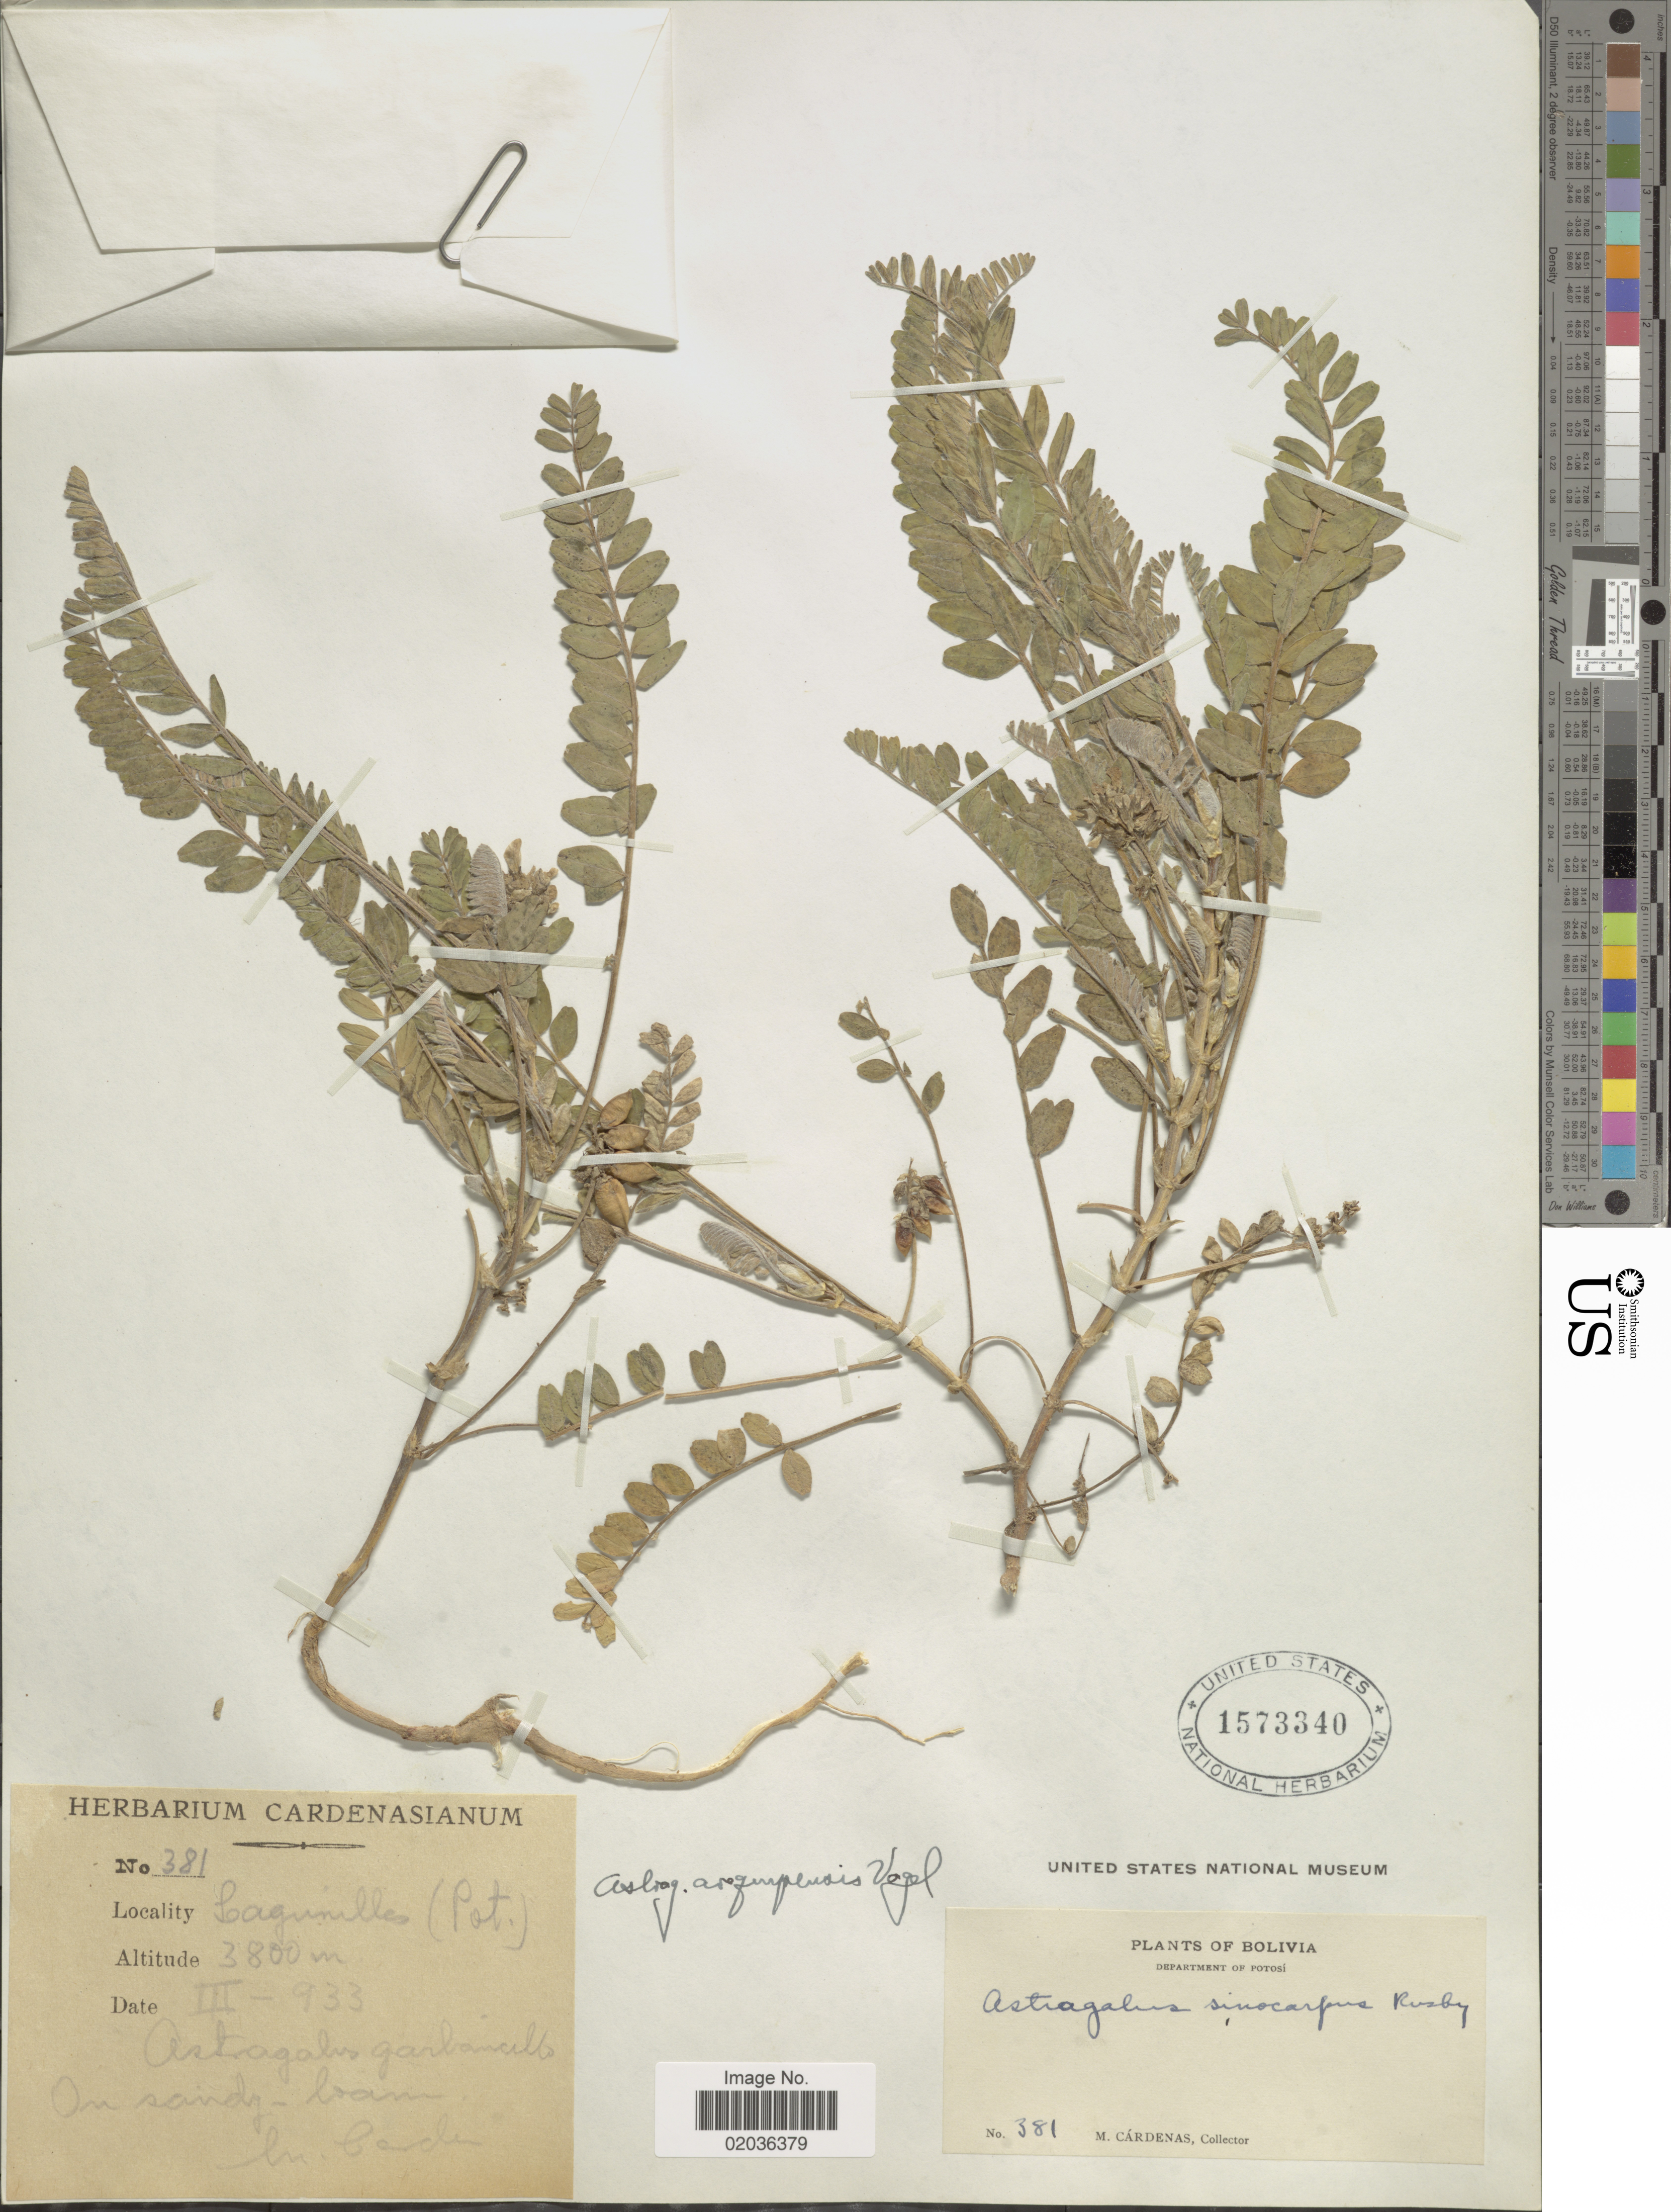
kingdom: Plantae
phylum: Tracheophyta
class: Magnoliopsida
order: Fabales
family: Fabaceae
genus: Astragalus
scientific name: Astragalus arequipensis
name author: Vogel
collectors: M. Cárdenas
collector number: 381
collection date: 1933-03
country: Bolivia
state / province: Potosi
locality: Lagunilles (Pot.)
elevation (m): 3800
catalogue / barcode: US 1573340